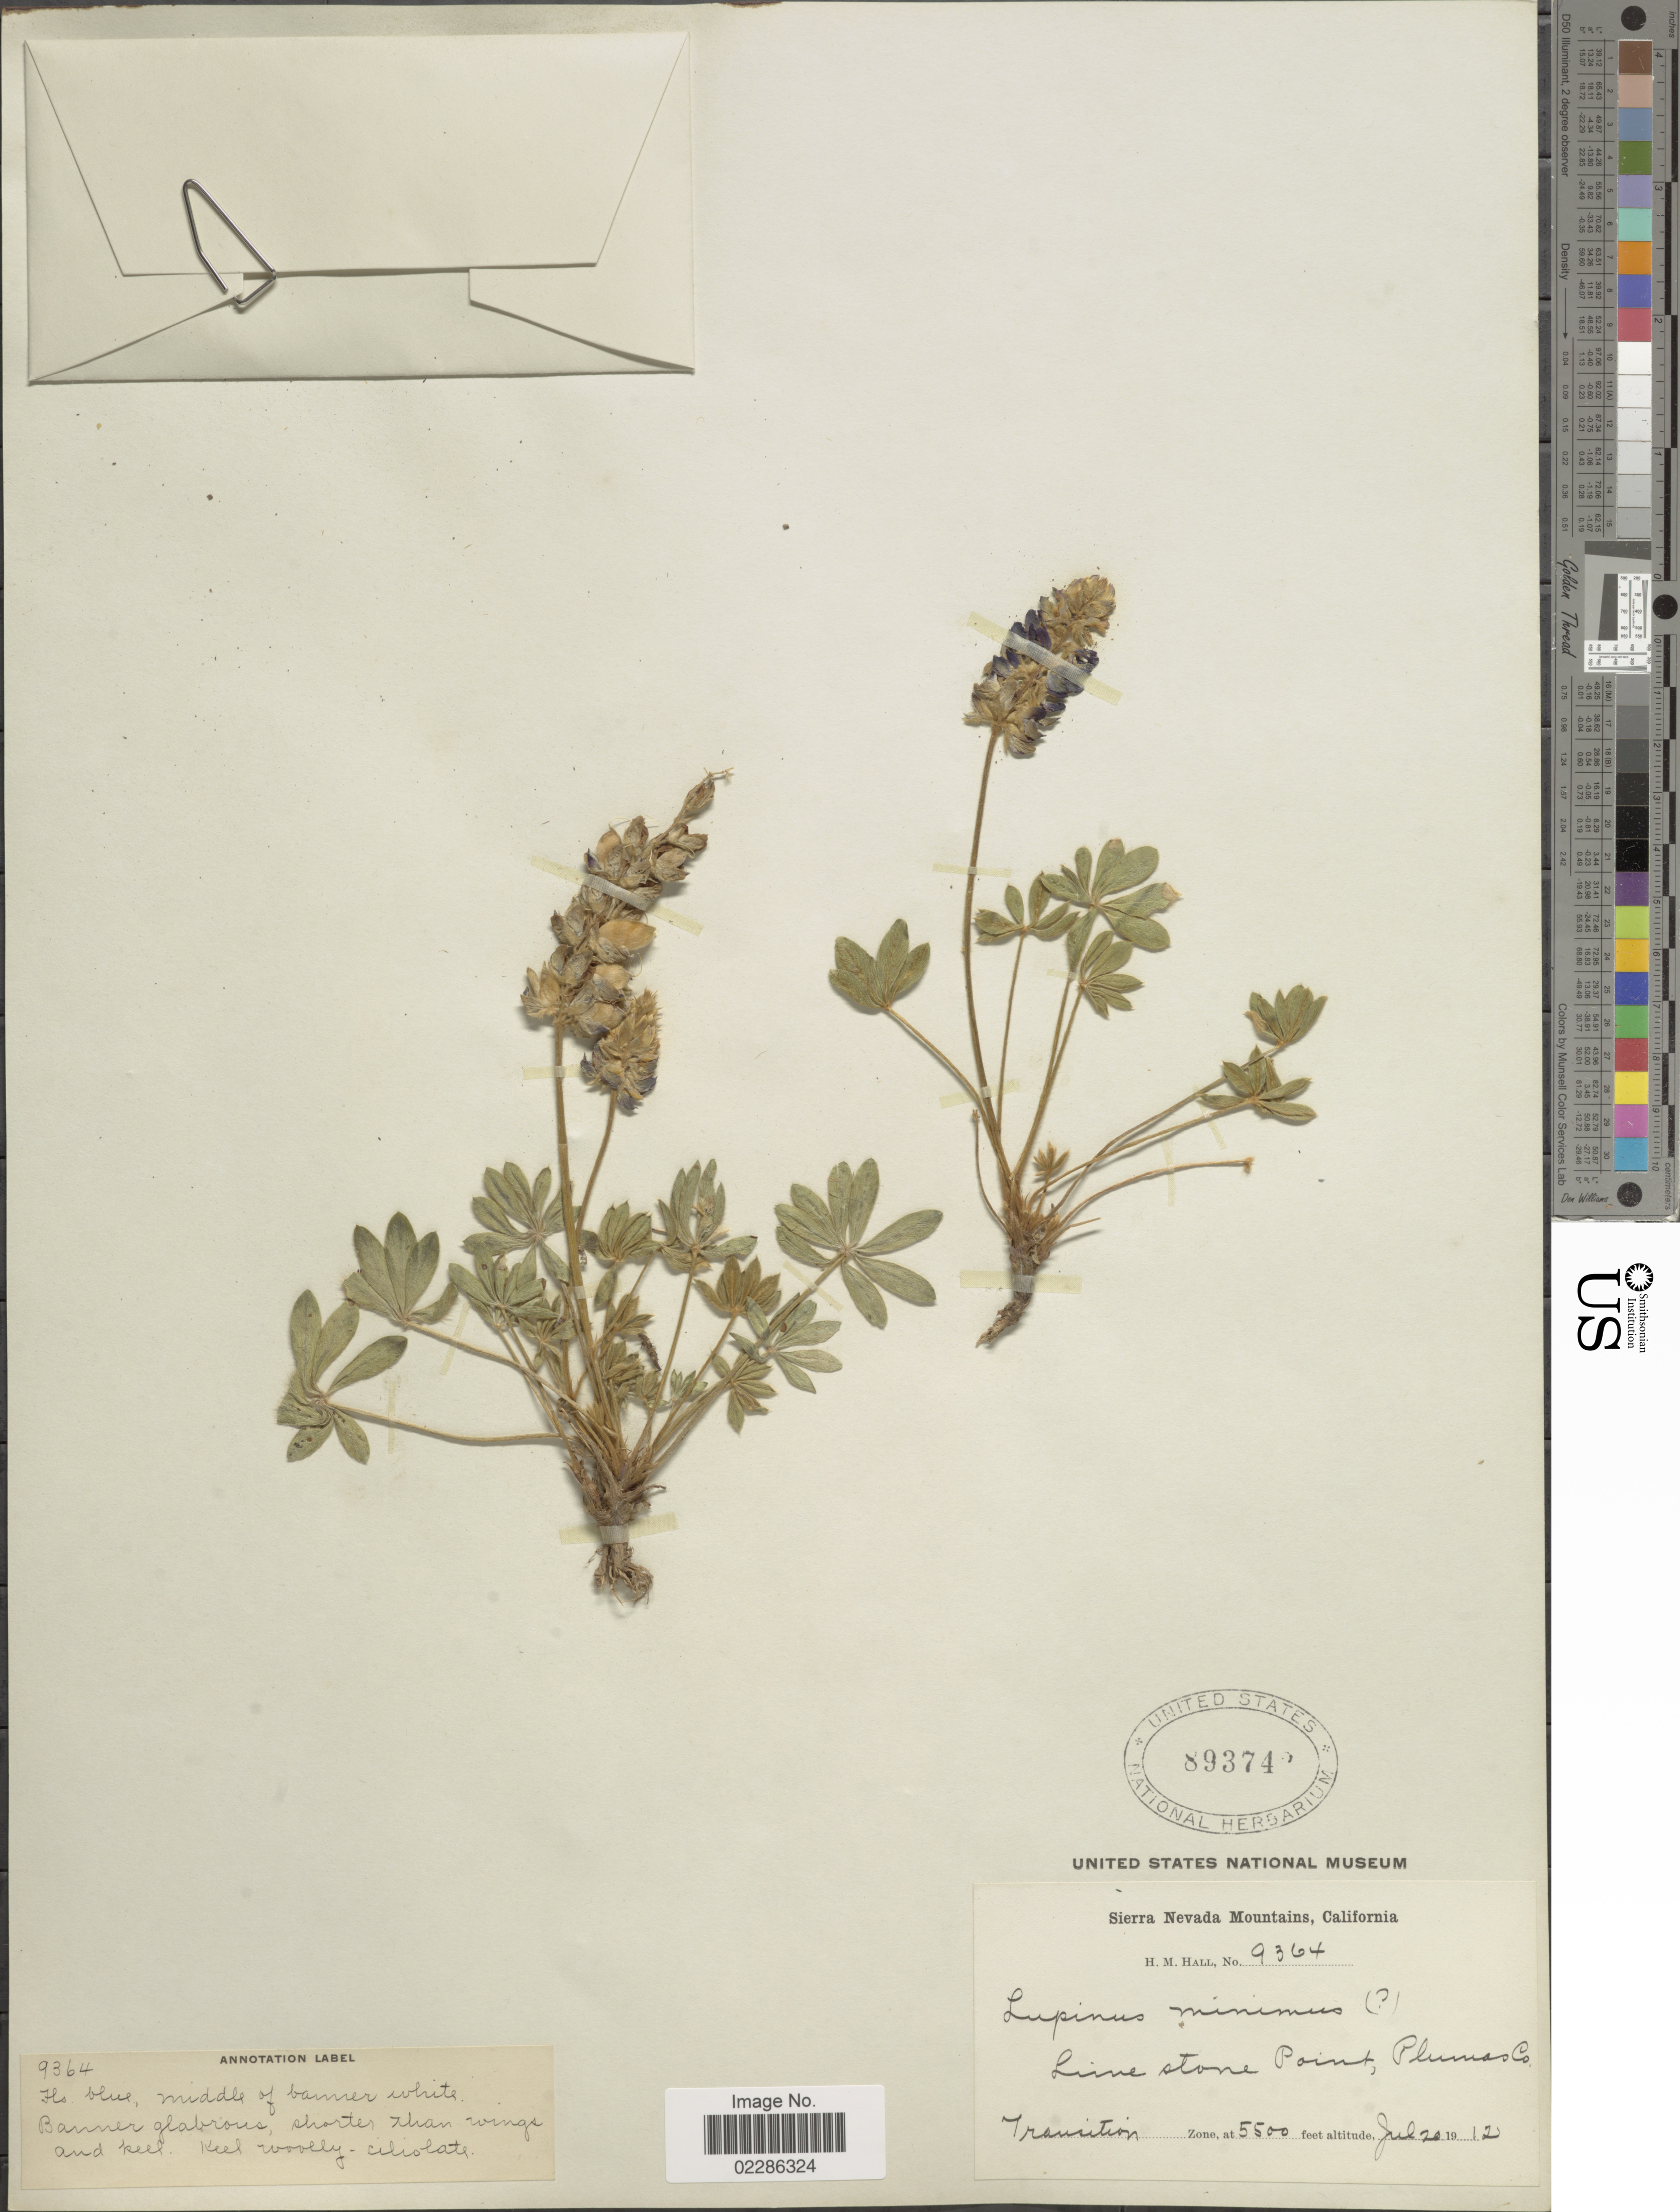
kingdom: Plantae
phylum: Tracheophyta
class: Magnoliopsida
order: Fabales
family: Fabaceae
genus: Lupinus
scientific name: Lupinus minimus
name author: Douglas ex G. Don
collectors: H. M. Hall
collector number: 9364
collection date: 1912-07-20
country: United States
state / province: California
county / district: Plumas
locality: Sierra Nevada Mountains, Lime stone Point, Plumas Co, Transition Zone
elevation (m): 1676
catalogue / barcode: US 893743